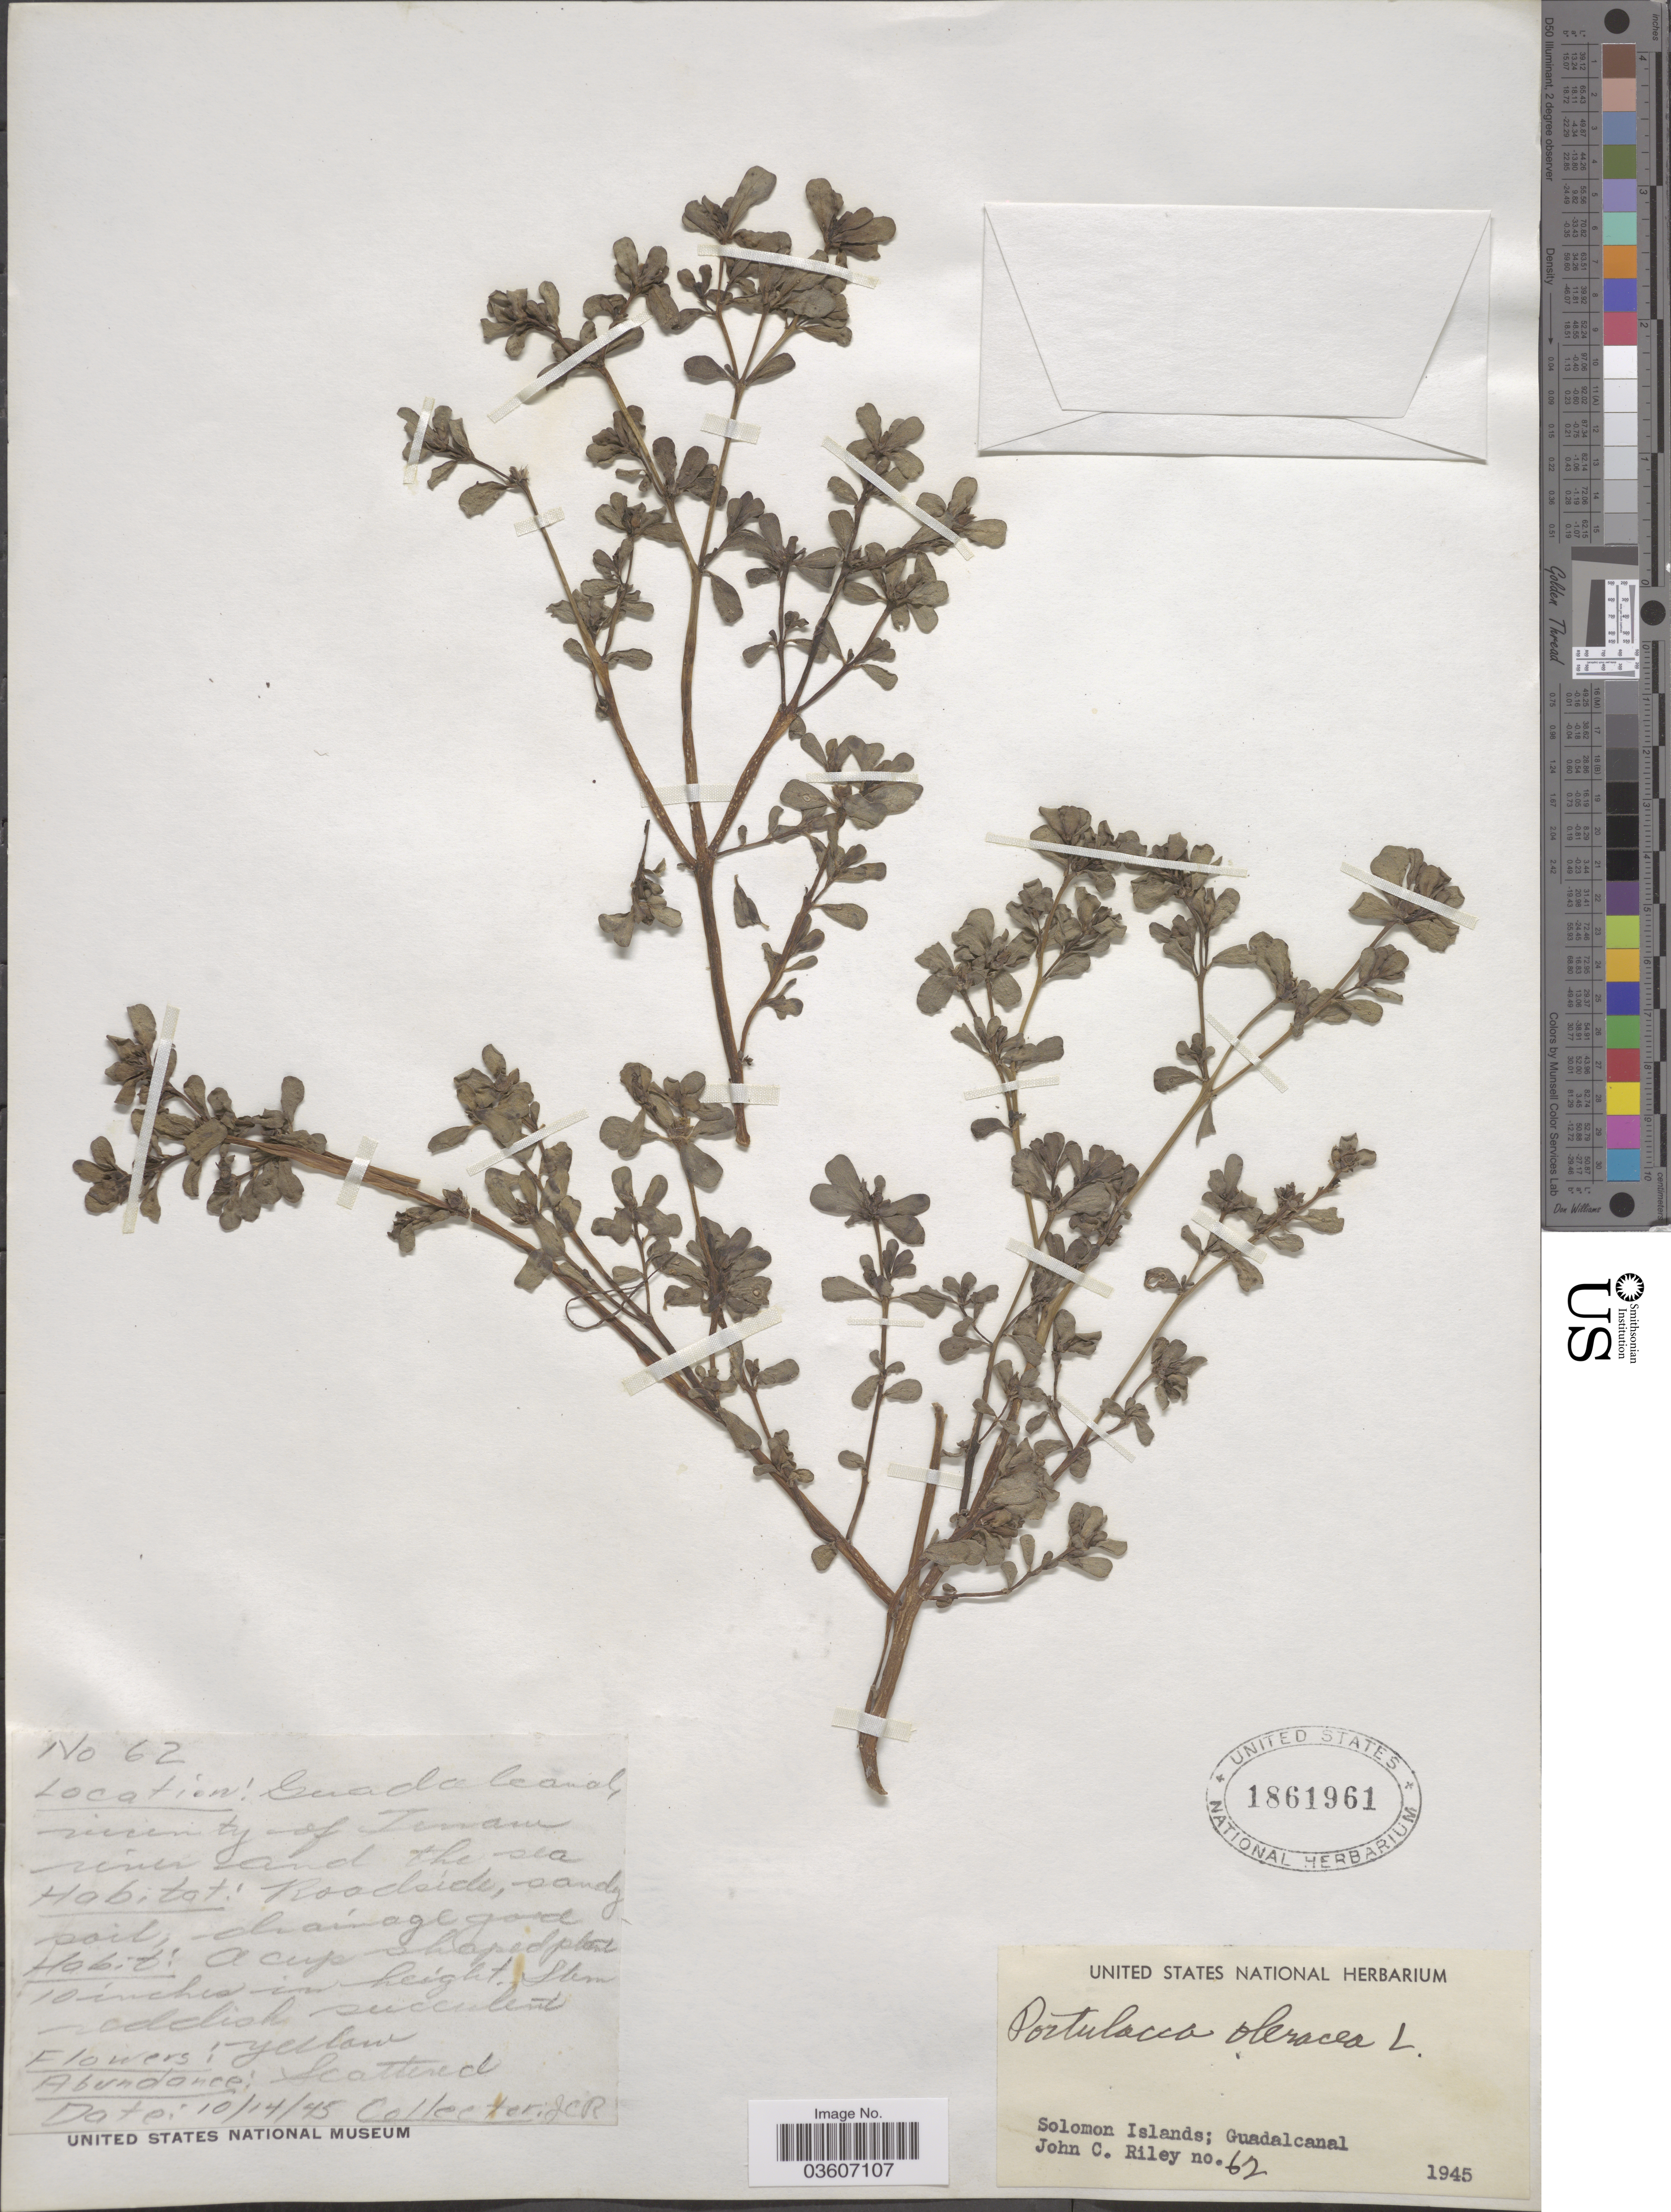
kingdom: Plantae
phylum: Tracheophyta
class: Magnoliopsida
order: Caryophyllales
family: Portulacaceae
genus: Portulaca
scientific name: Portulaca oleracea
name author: L.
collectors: J. Riley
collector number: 62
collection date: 1945-10-14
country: Solomon Islands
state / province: Solomon Islands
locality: Guadalcanal, vicinity of Tinian river and the sea.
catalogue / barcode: US 1861961